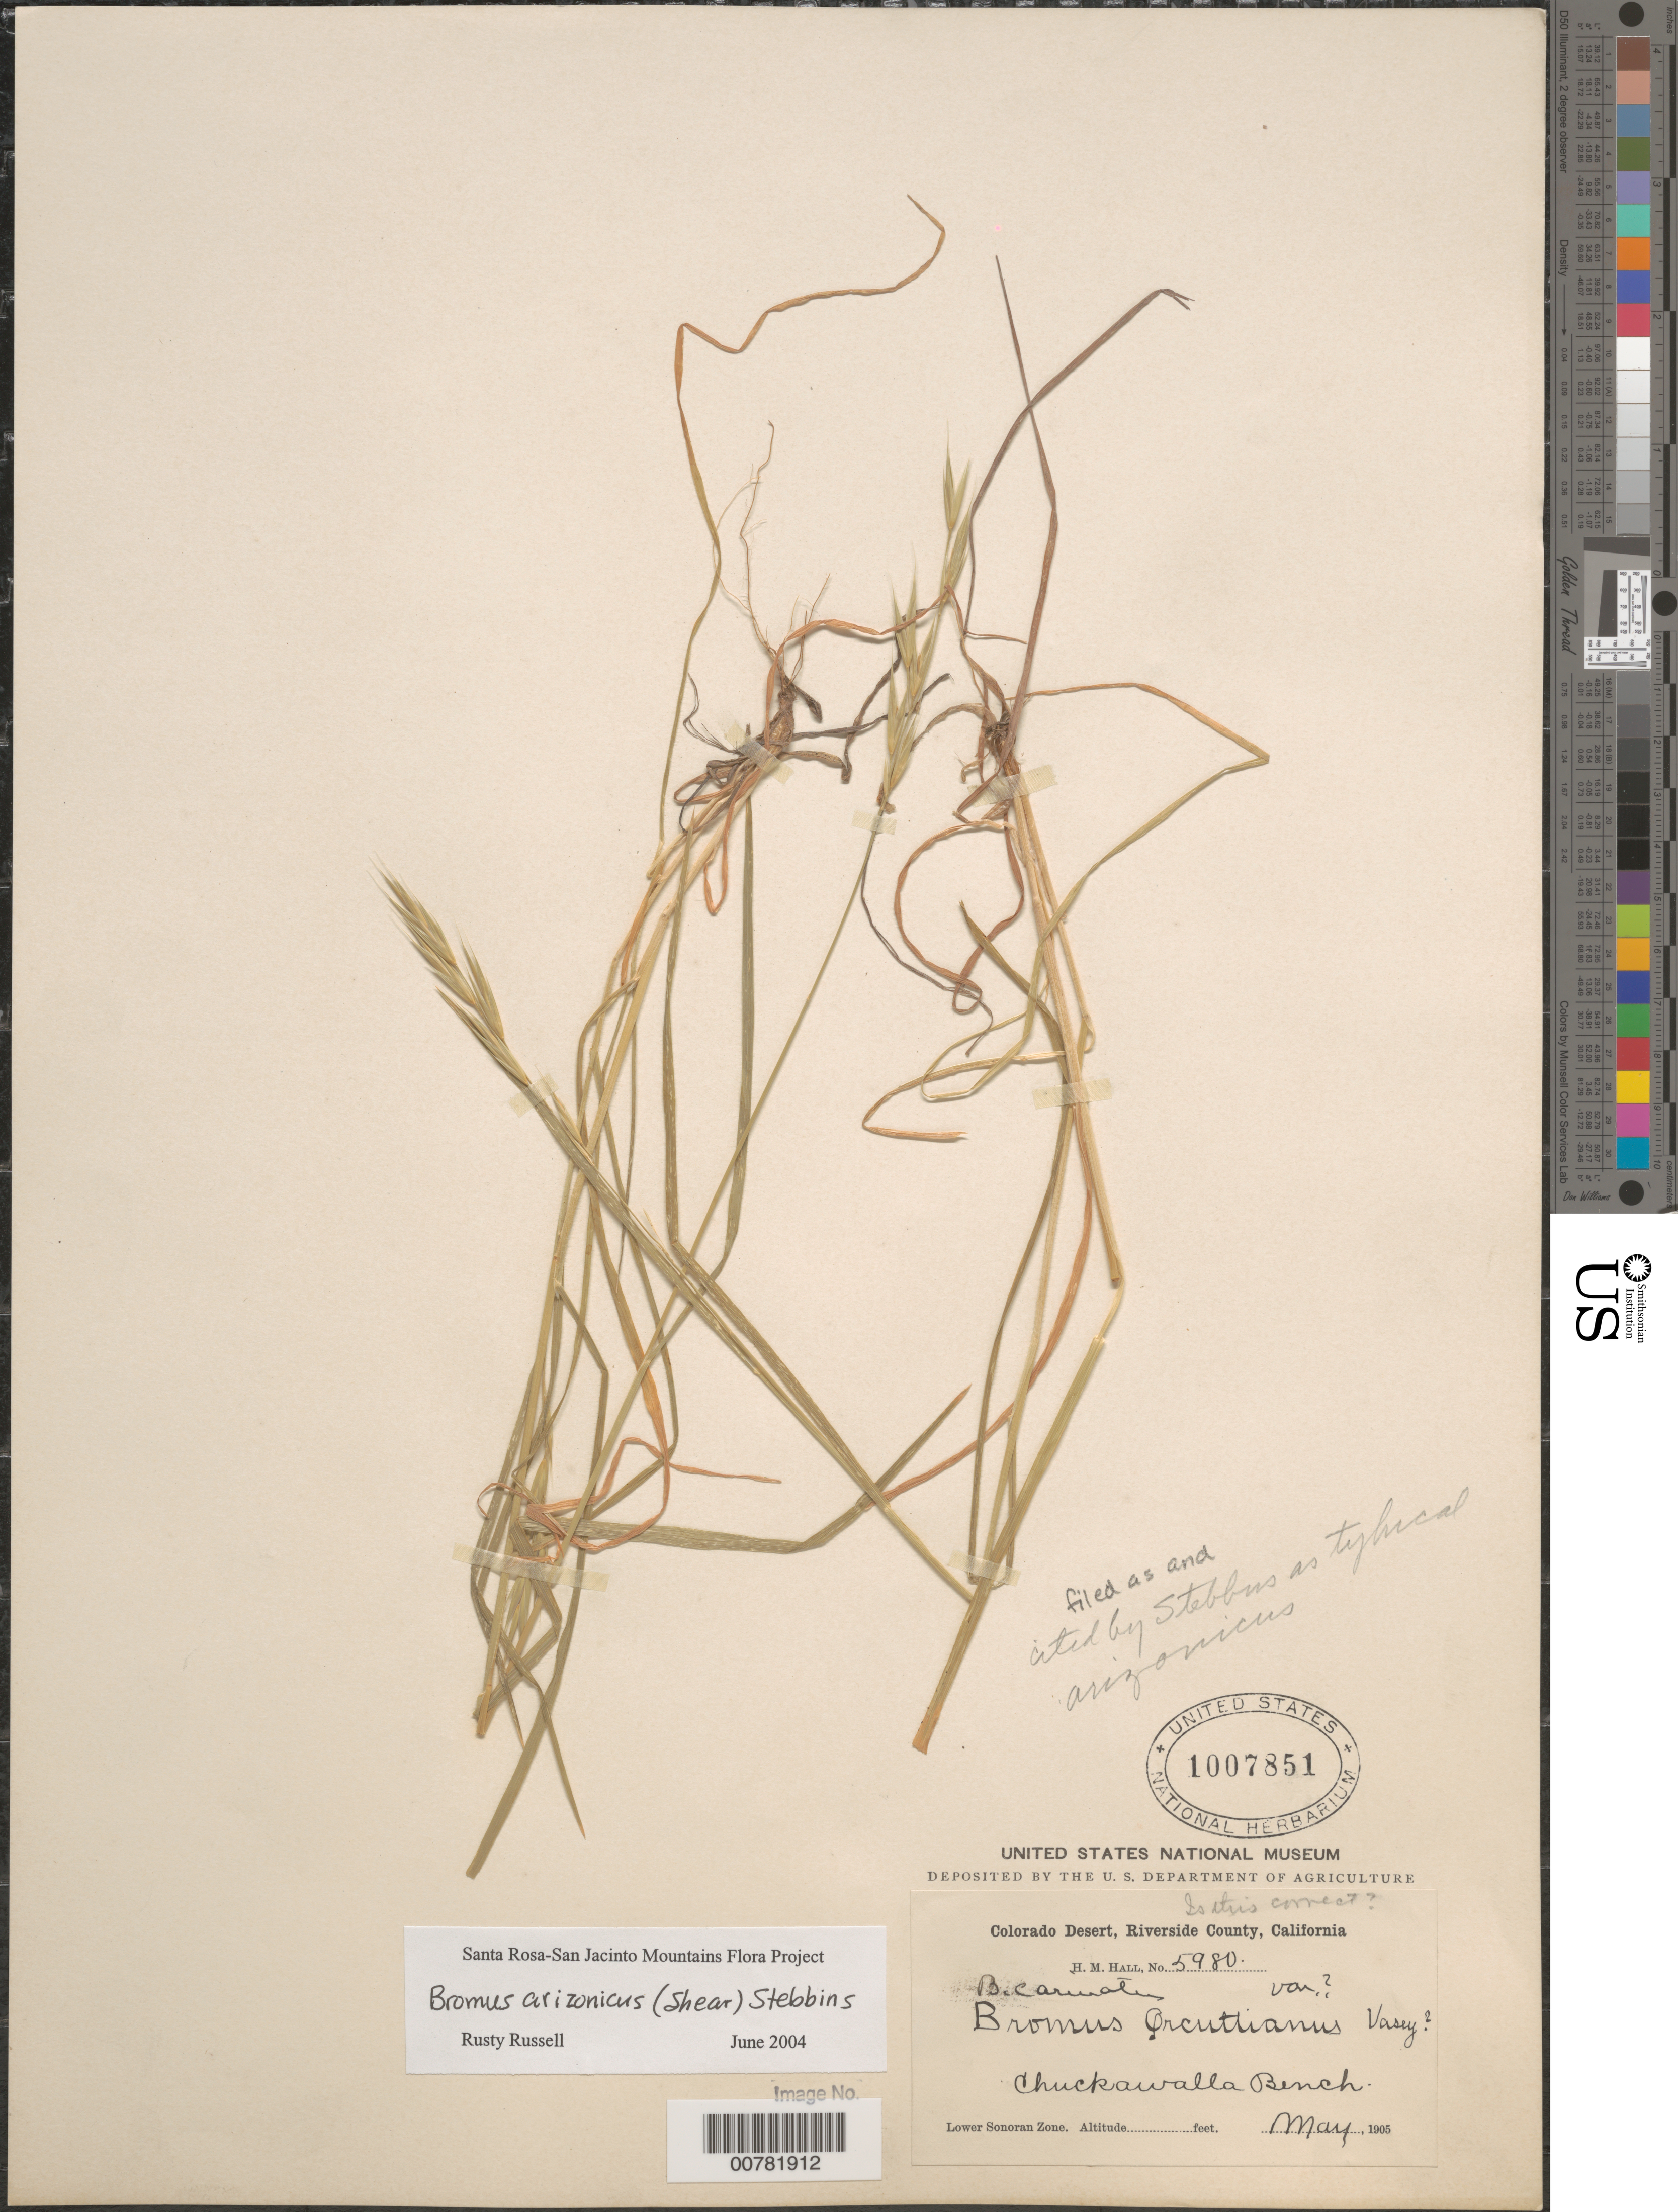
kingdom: Plantae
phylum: Tracheophyta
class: Liliopsida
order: Poales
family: Poaceae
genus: Bromus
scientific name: Bromus arizonicus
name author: (Shear) Stebbins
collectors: H. M. Hall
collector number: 5980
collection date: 1905-05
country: United States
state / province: California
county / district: Riverside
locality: Colorado Desert, Riverside County. Chuckawalla Bench. Lower Sonoran Zone.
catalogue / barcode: US 1007851